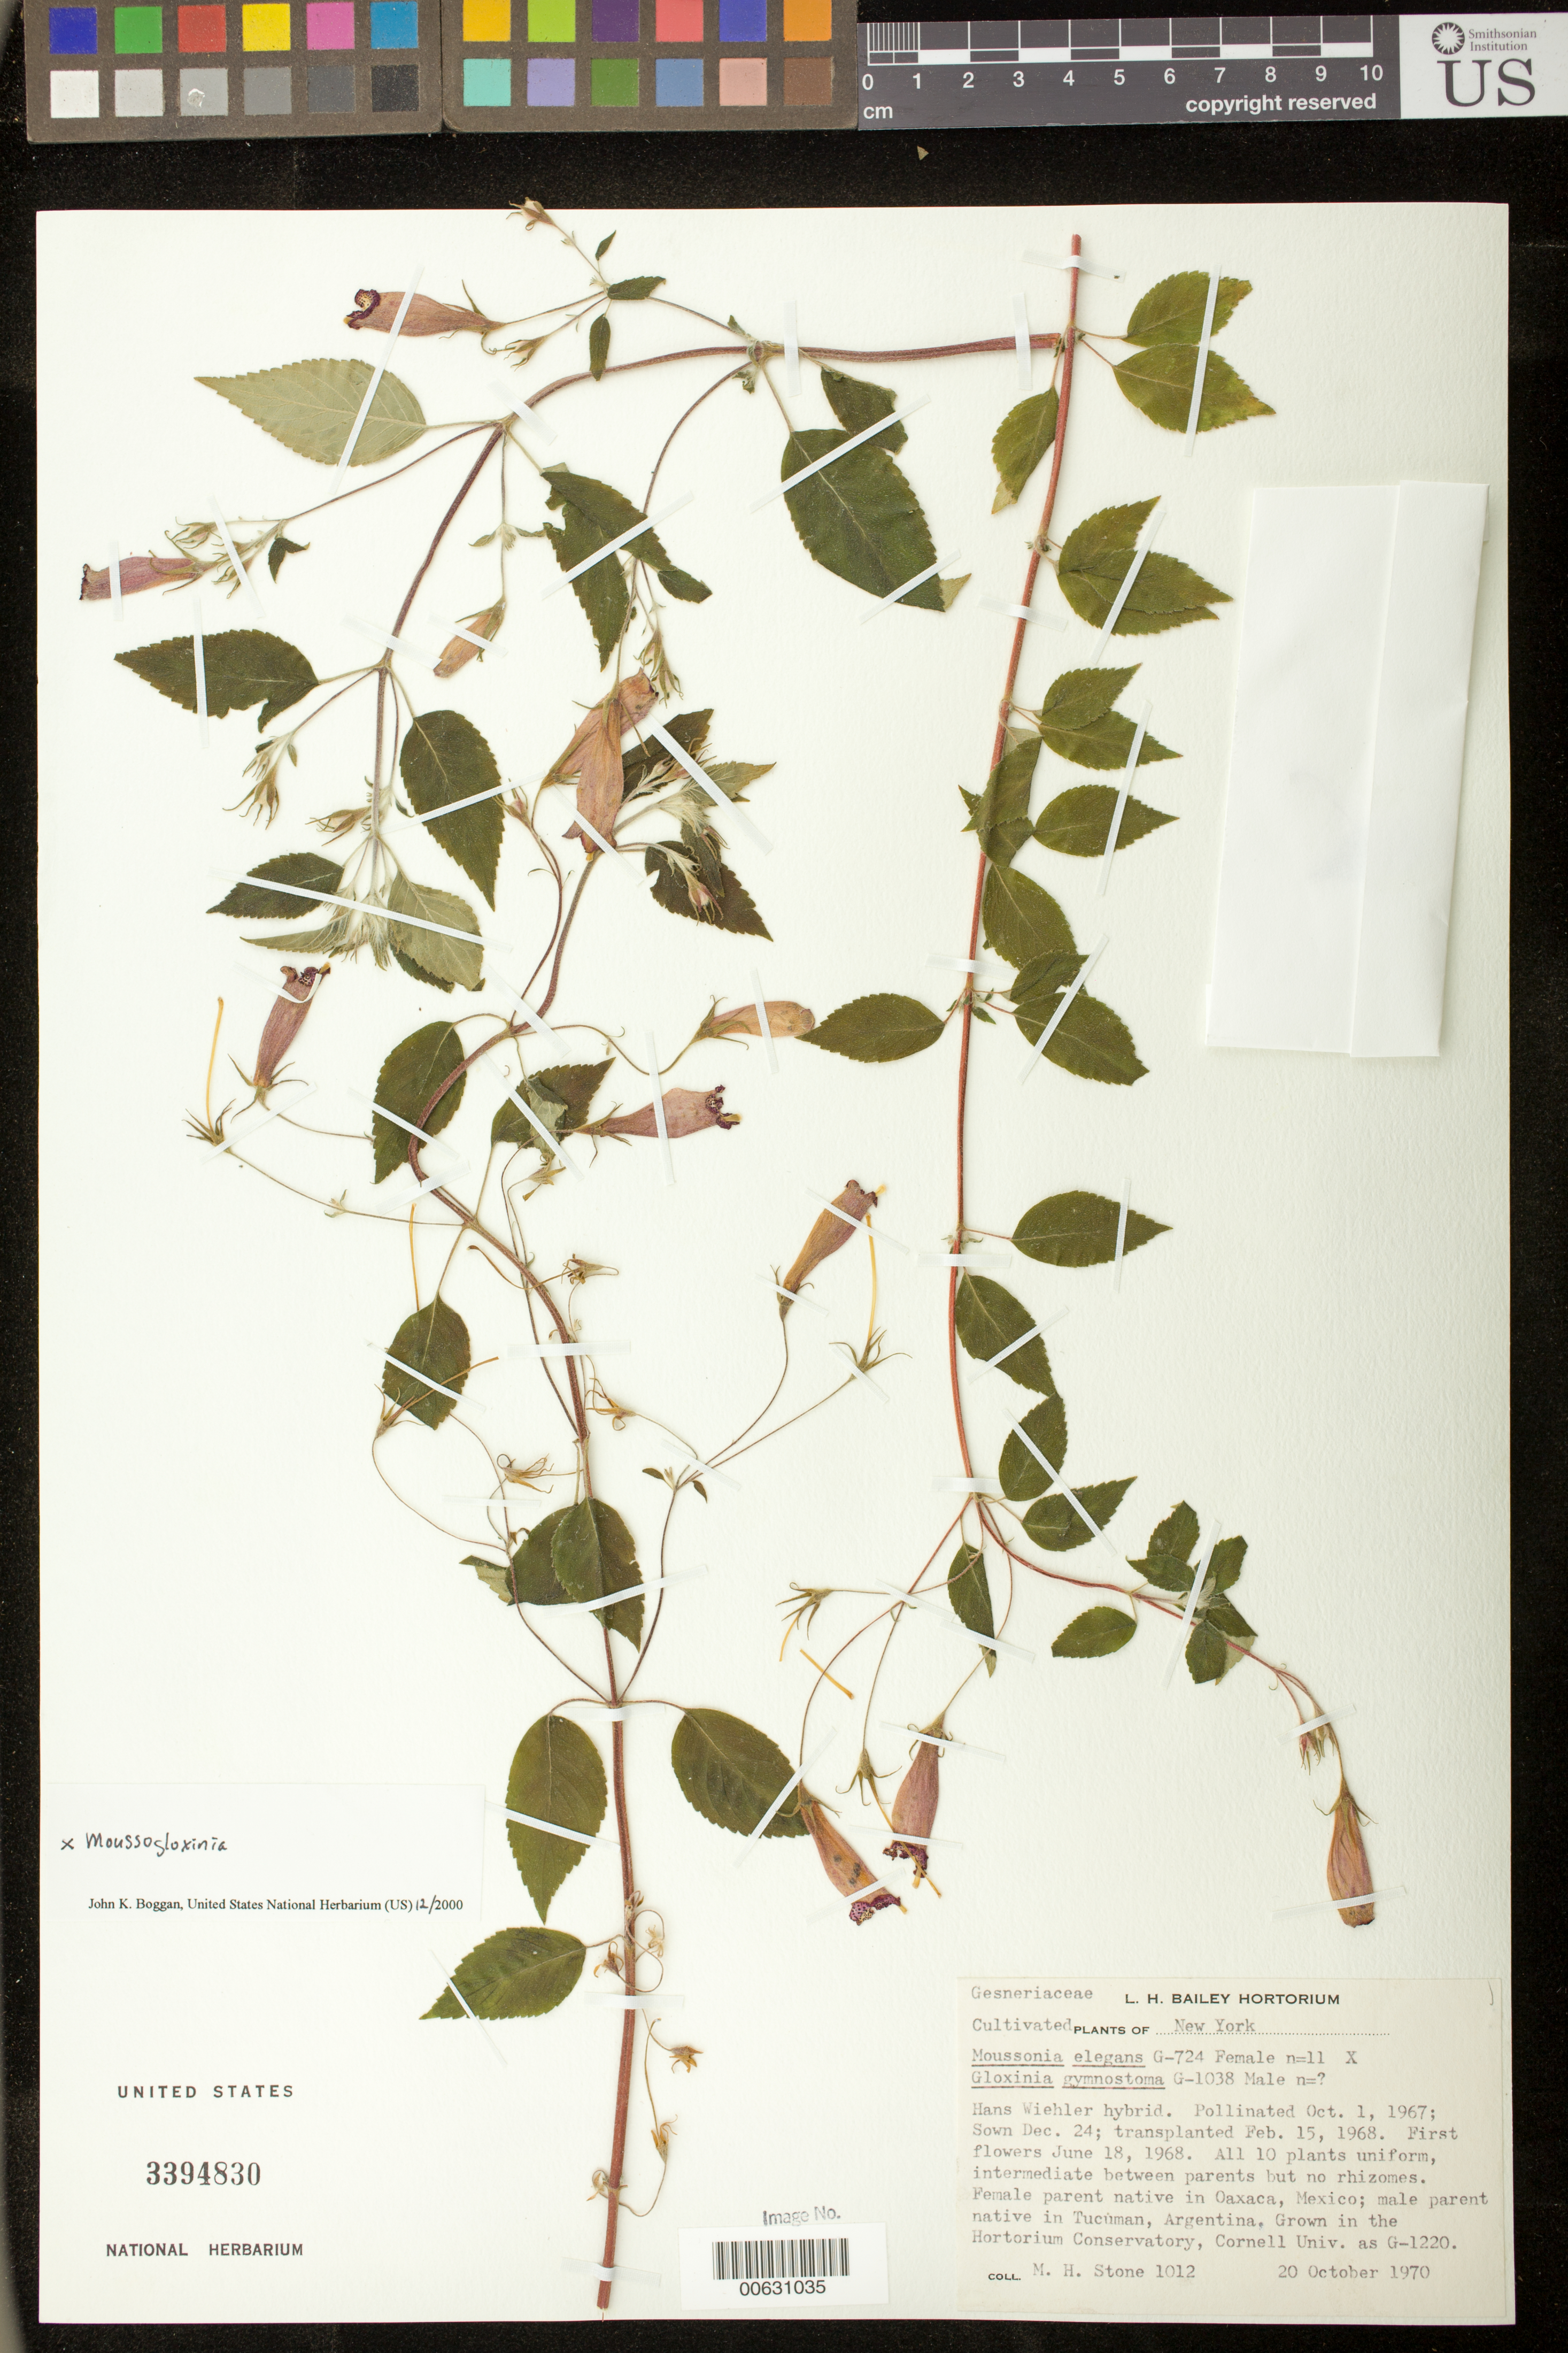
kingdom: Plantae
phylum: Tracheophyta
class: Magnoliopsida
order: Lamiales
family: Gesneriaceae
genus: Moussogloxinia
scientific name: x Moussogloxinia hybrid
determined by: Skog, Laurence E.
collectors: M. Stone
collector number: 1012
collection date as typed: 20 Oct 1970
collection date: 1970-10-20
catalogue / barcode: US 3394830